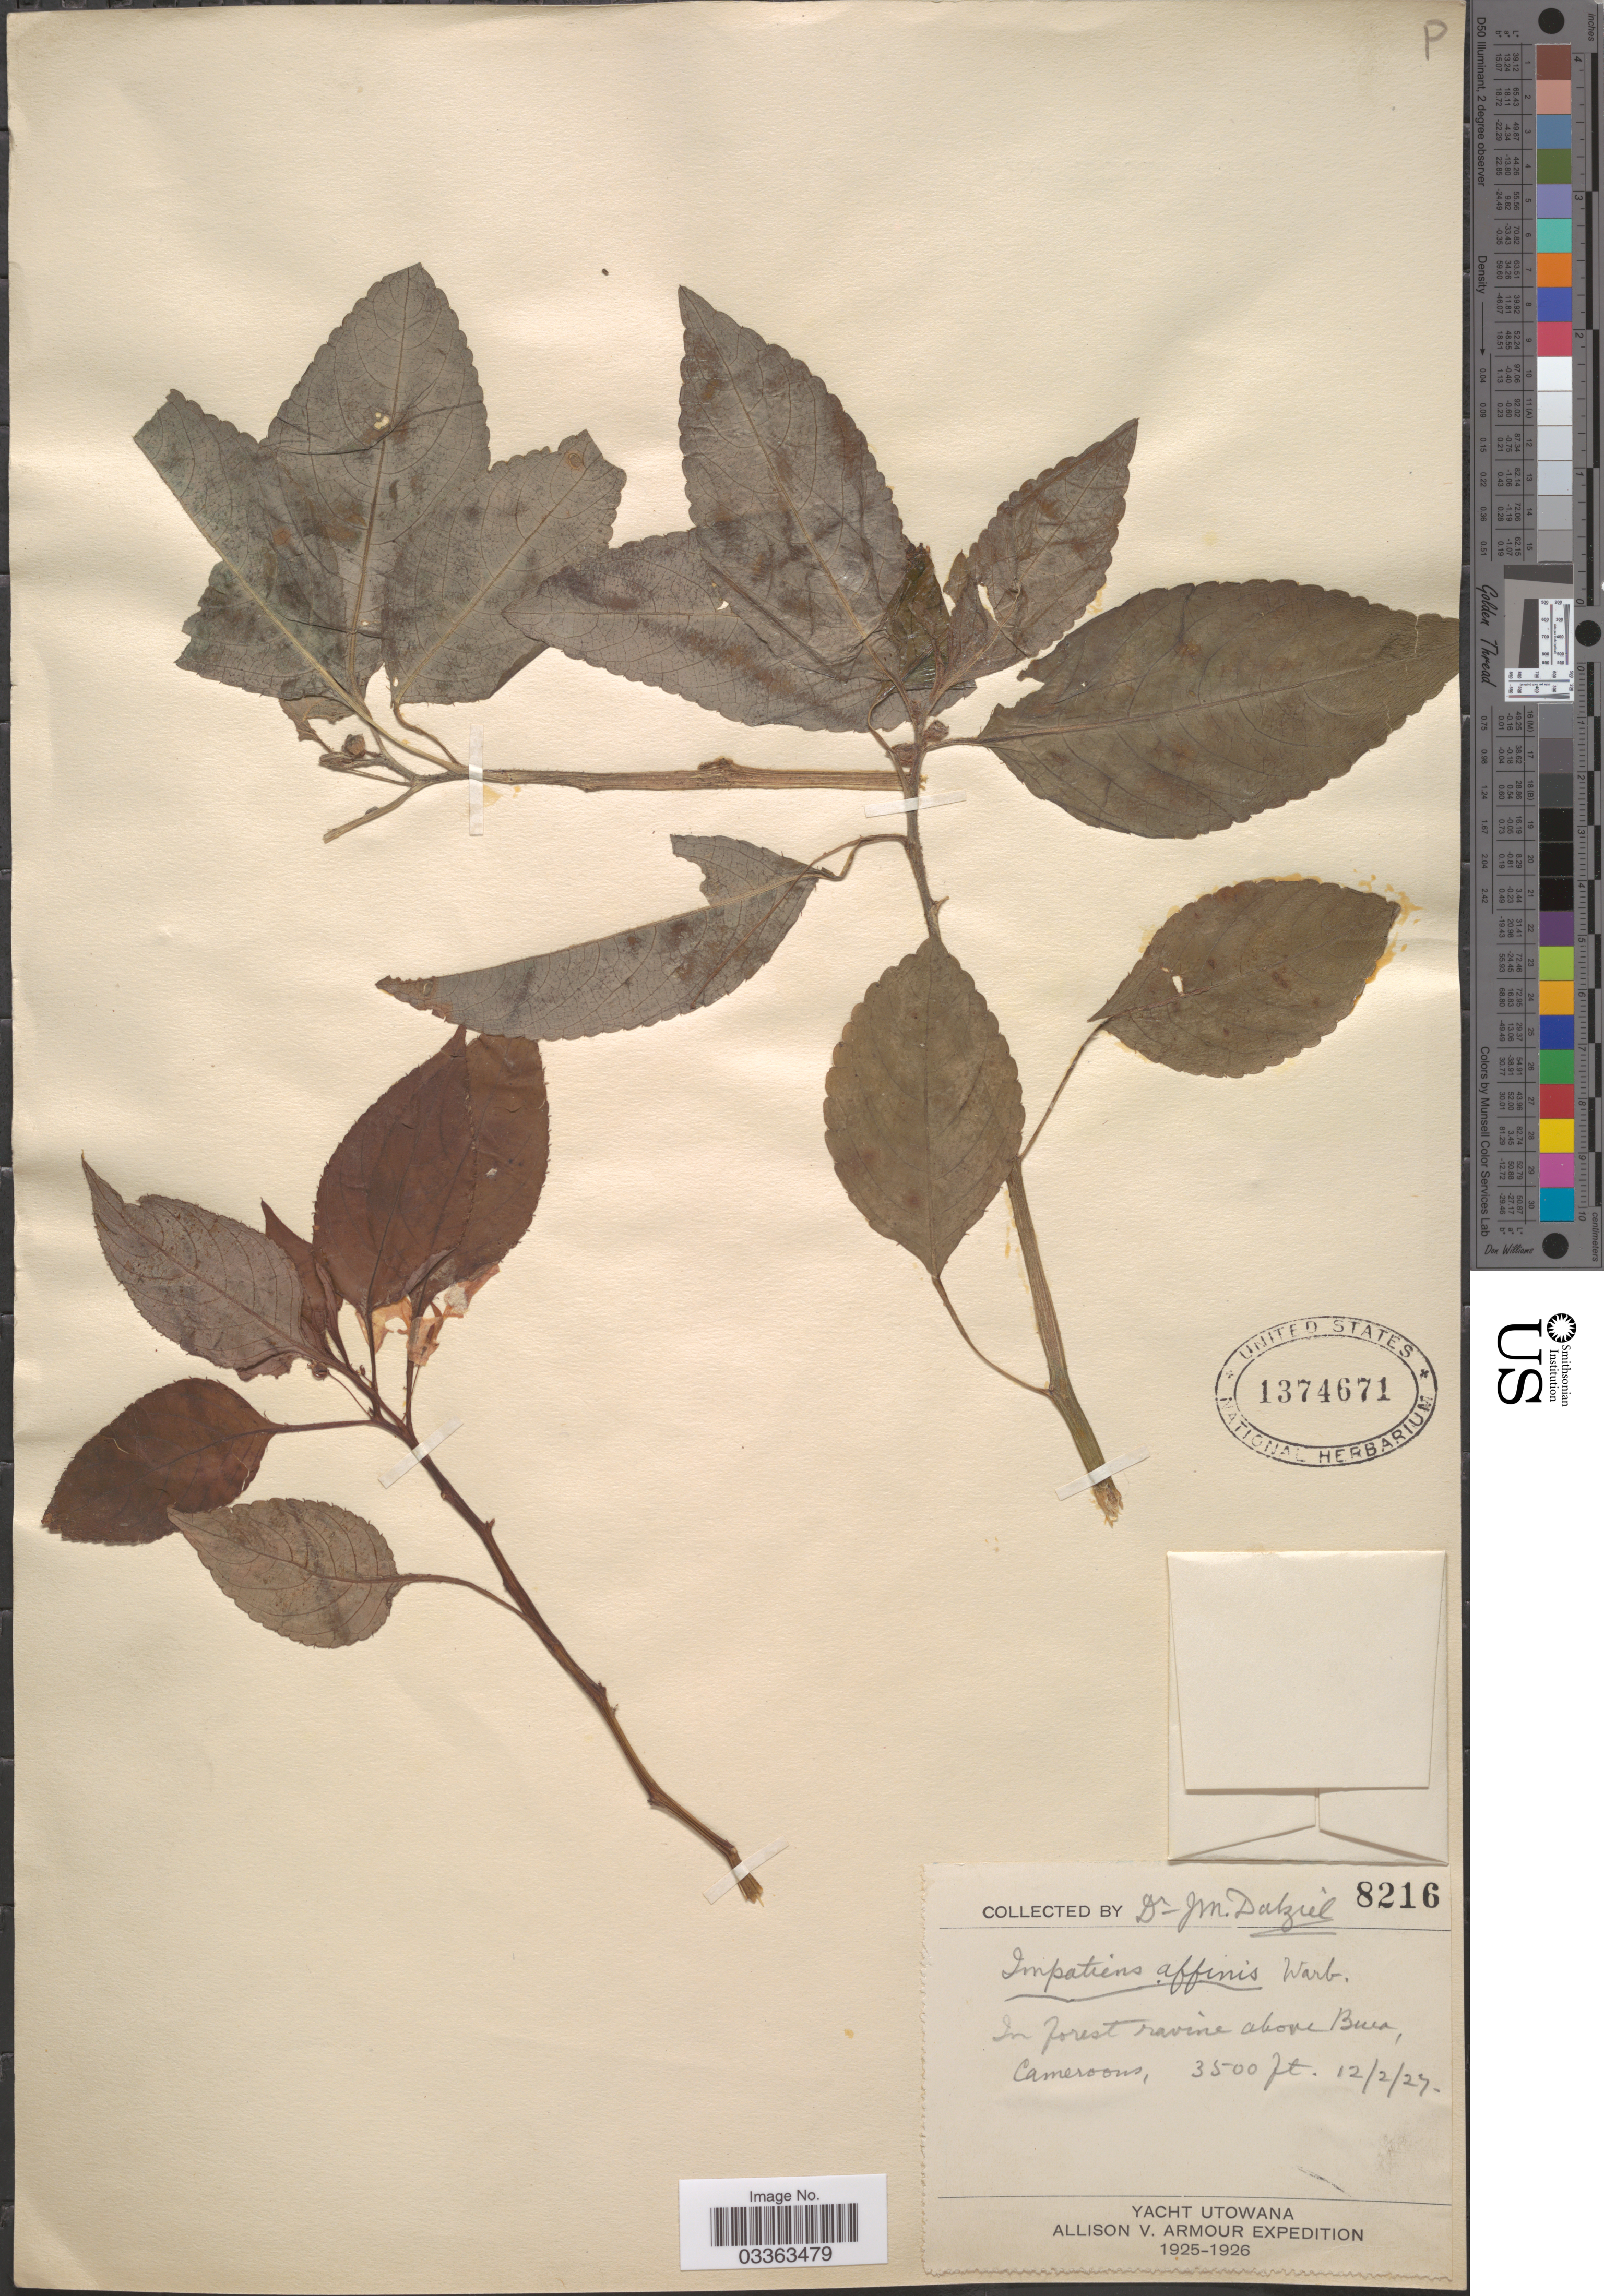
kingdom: Plantae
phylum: Tracheophyta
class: Magnoliopsida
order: Ericales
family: Balsaminaceae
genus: Impatiens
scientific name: Impatiens affinis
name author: Warb.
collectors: J. Dalziel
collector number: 8216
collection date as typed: Transcribed d/m/y: 12/2/27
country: Cameroon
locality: In forest ravine above Buea.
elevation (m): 1067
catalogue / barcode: US 1374671